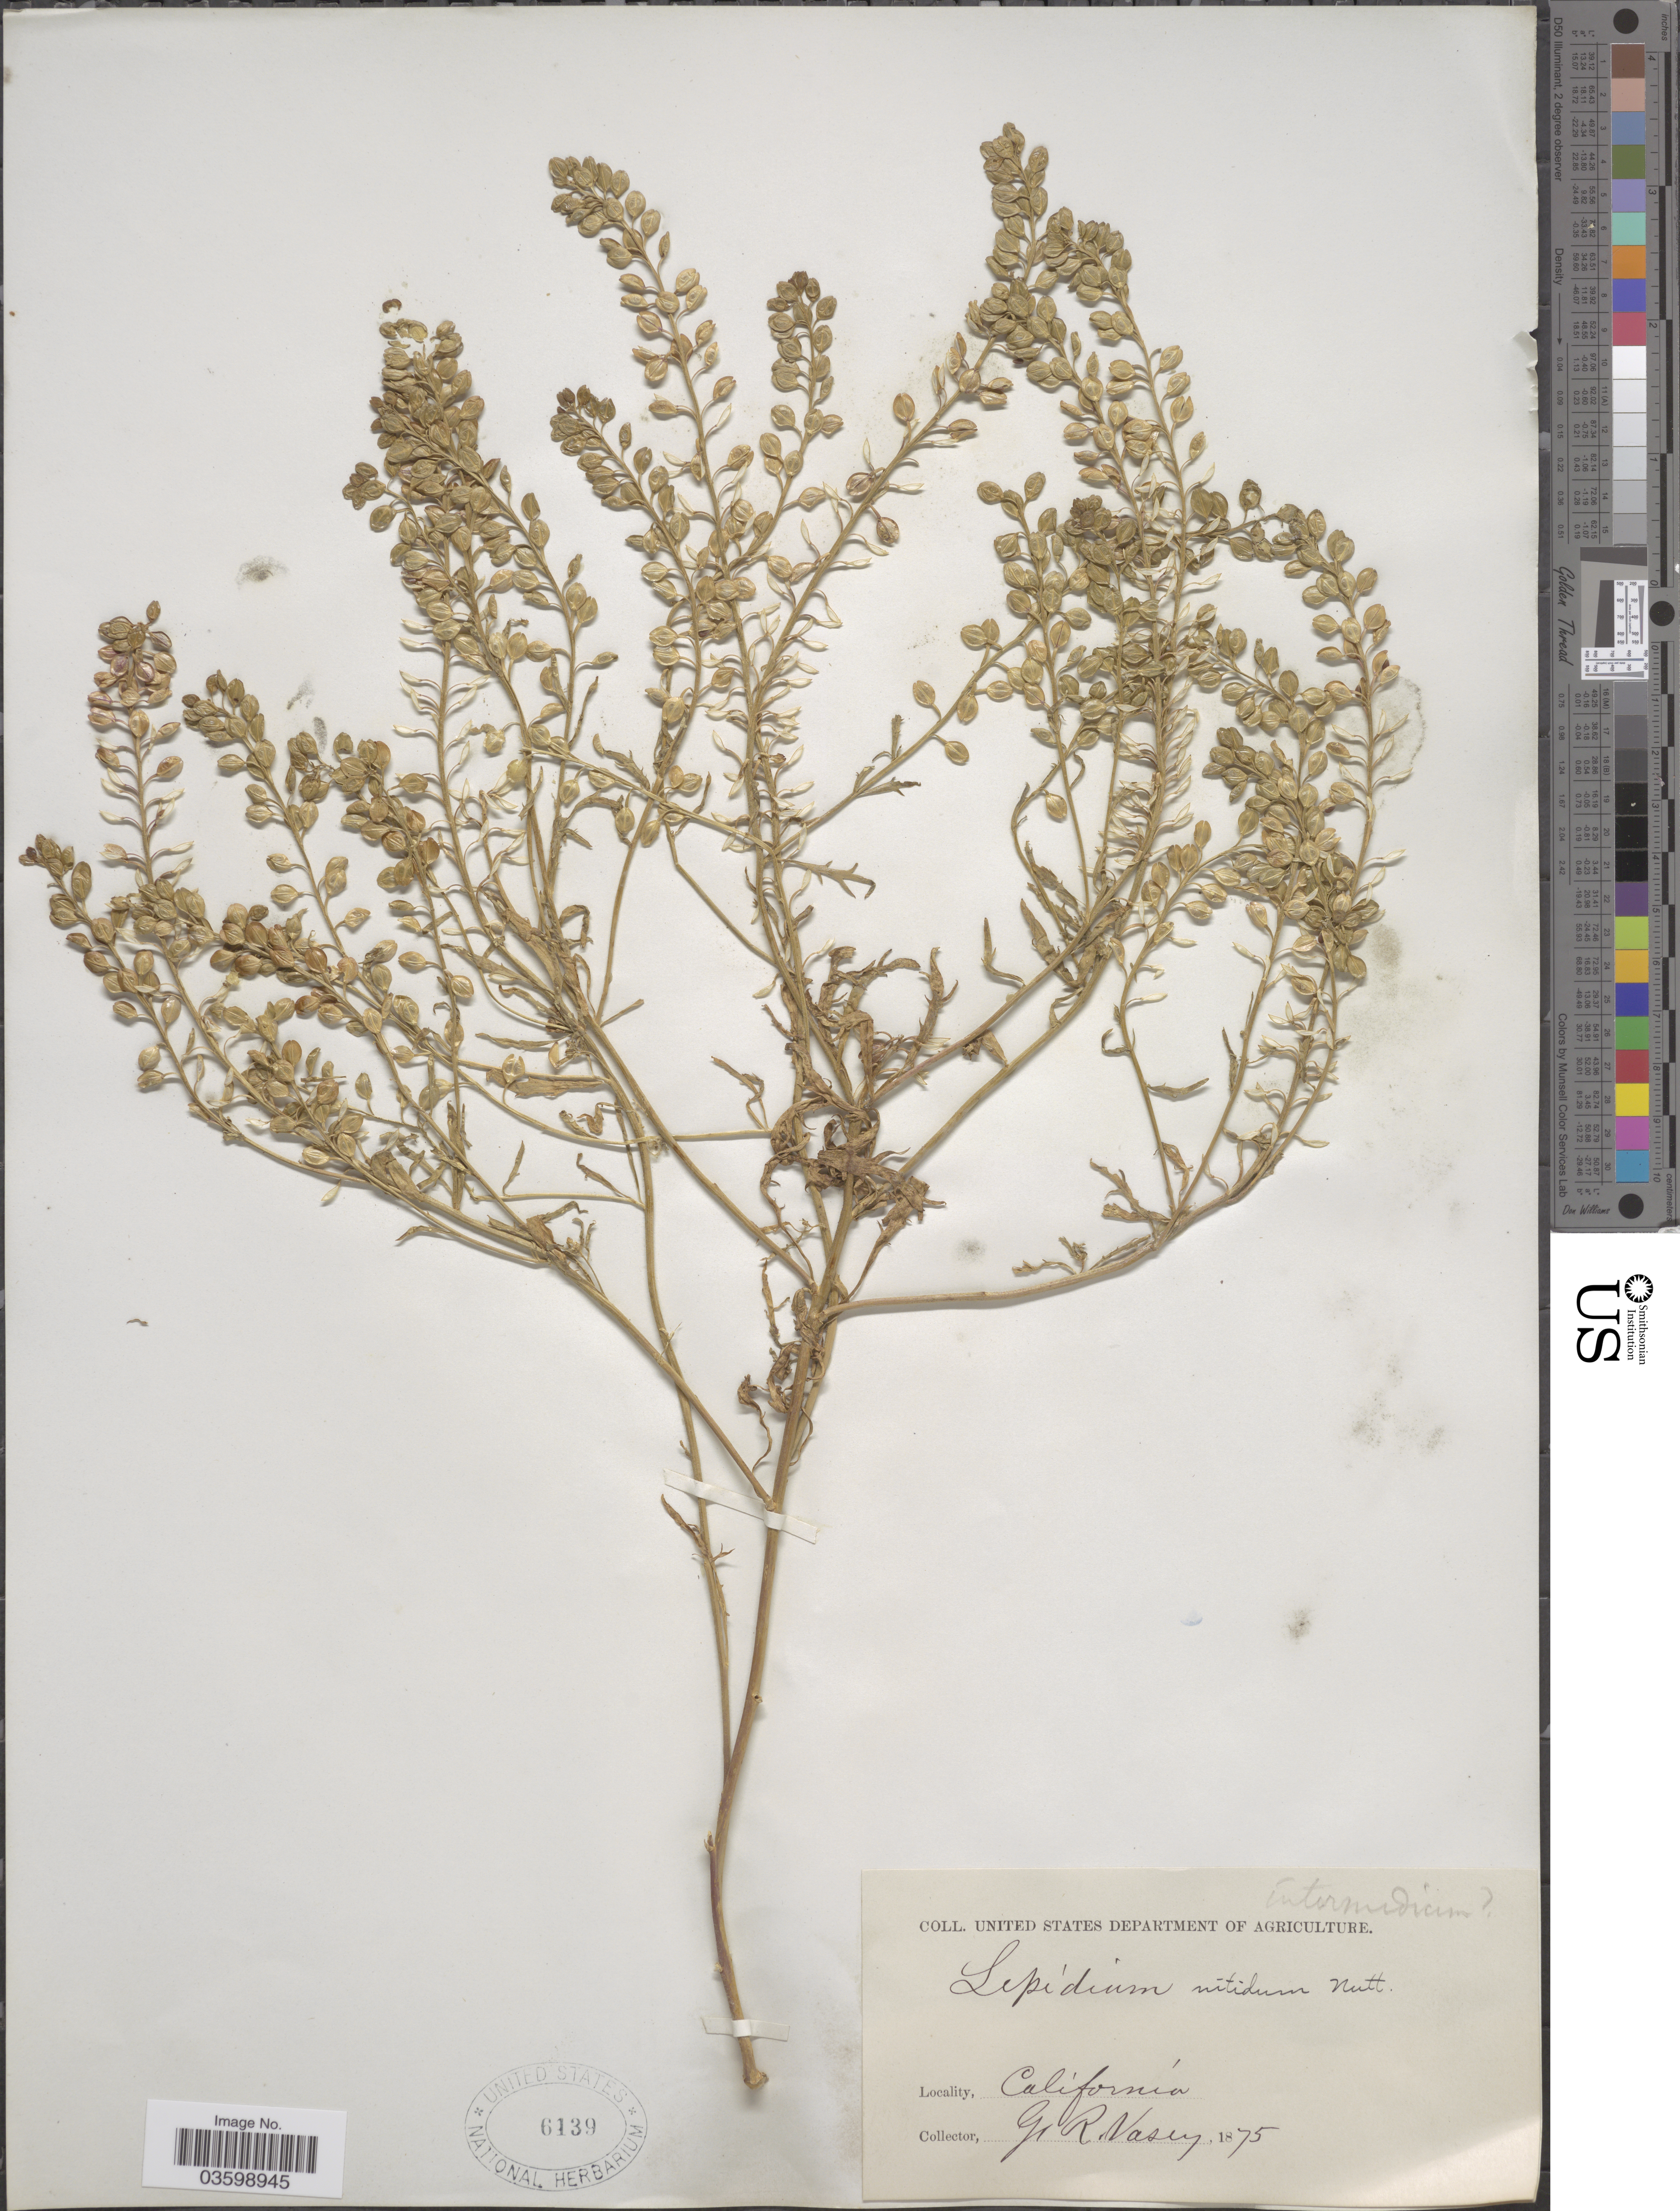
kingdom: Plantae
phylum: Tracheophyta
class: Magnoliopsida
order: Brassicales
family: Brassicaceae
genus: Lepidium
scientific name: Lepidium nitidum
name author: Nutt.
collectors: G. R. Vasey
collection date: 1875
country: United States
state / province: California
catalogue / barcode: US 6139